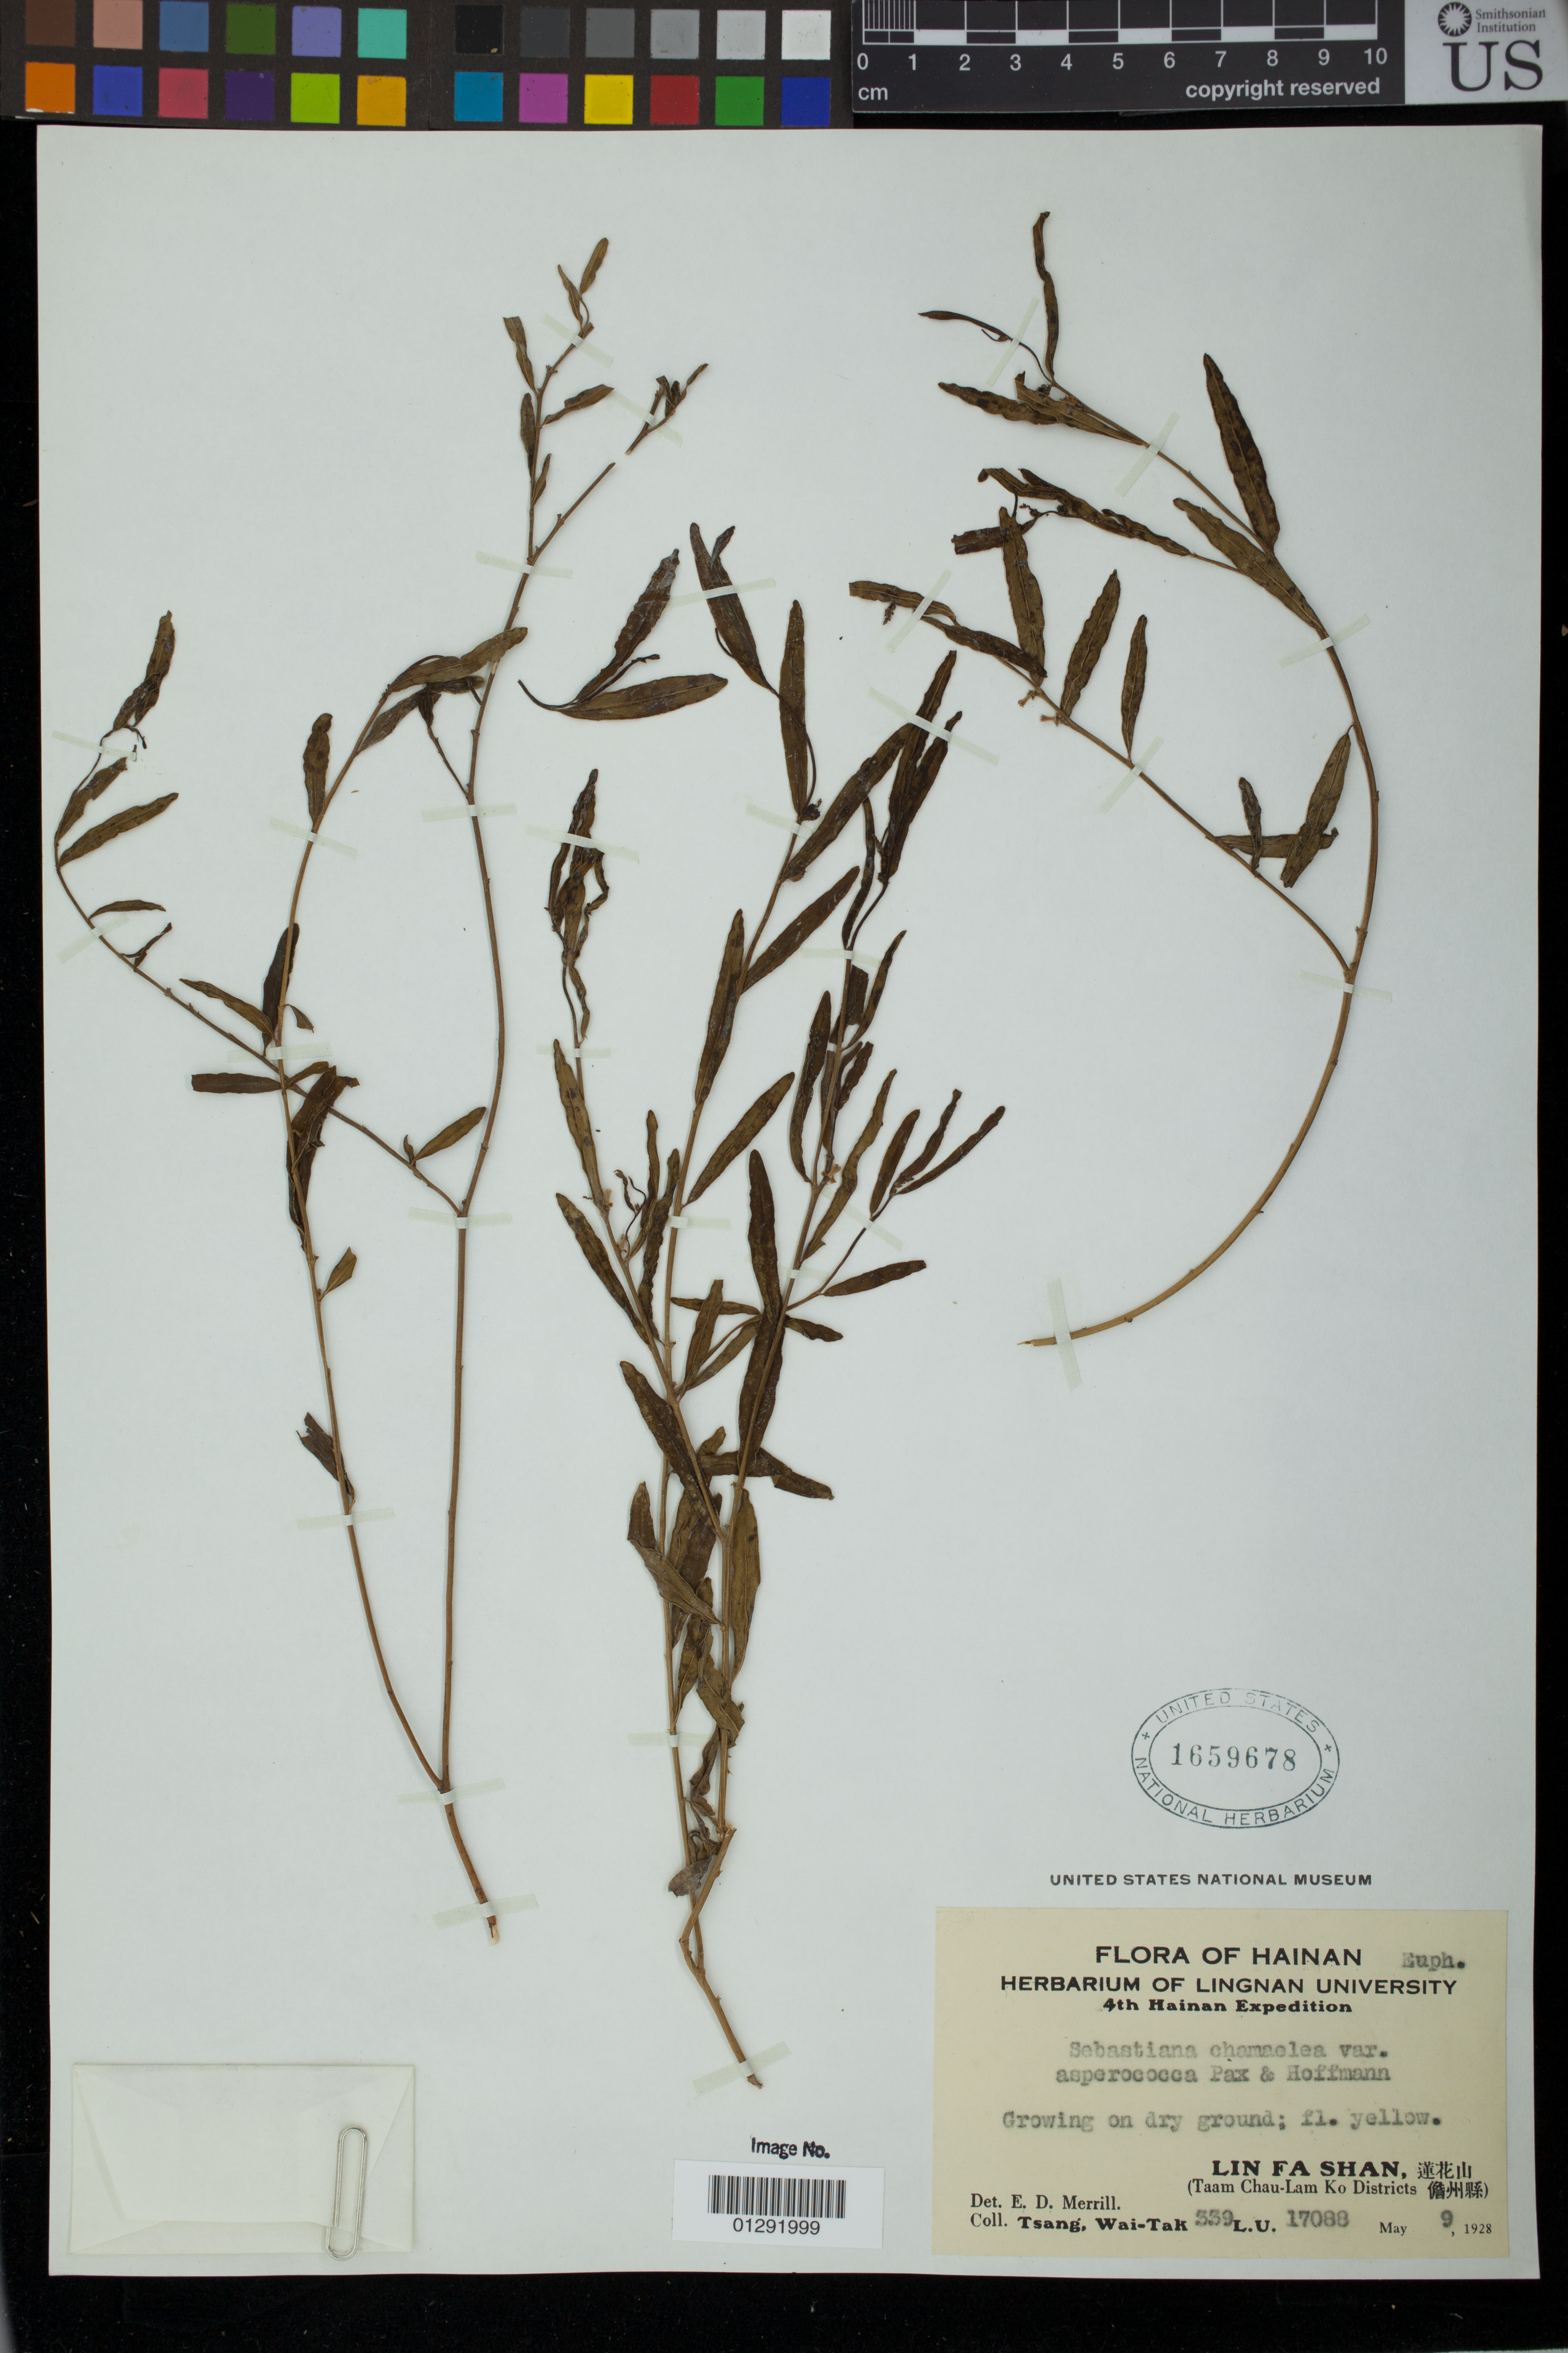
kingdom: Plantae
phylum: Tracheophyta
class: Magnoliopsida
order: Malpighiales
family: Euphorbiaceae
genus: Sebastiania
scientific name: Sebastiania chamaelea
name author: (L.) Müll. Arg.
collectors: W. T. Tsang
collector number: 339/17088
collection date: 1928-05-09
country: China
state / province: Hong Kong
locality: Lin Fa Shan. taam Chau-Lam Ko Districts.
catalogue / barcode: US 1659678